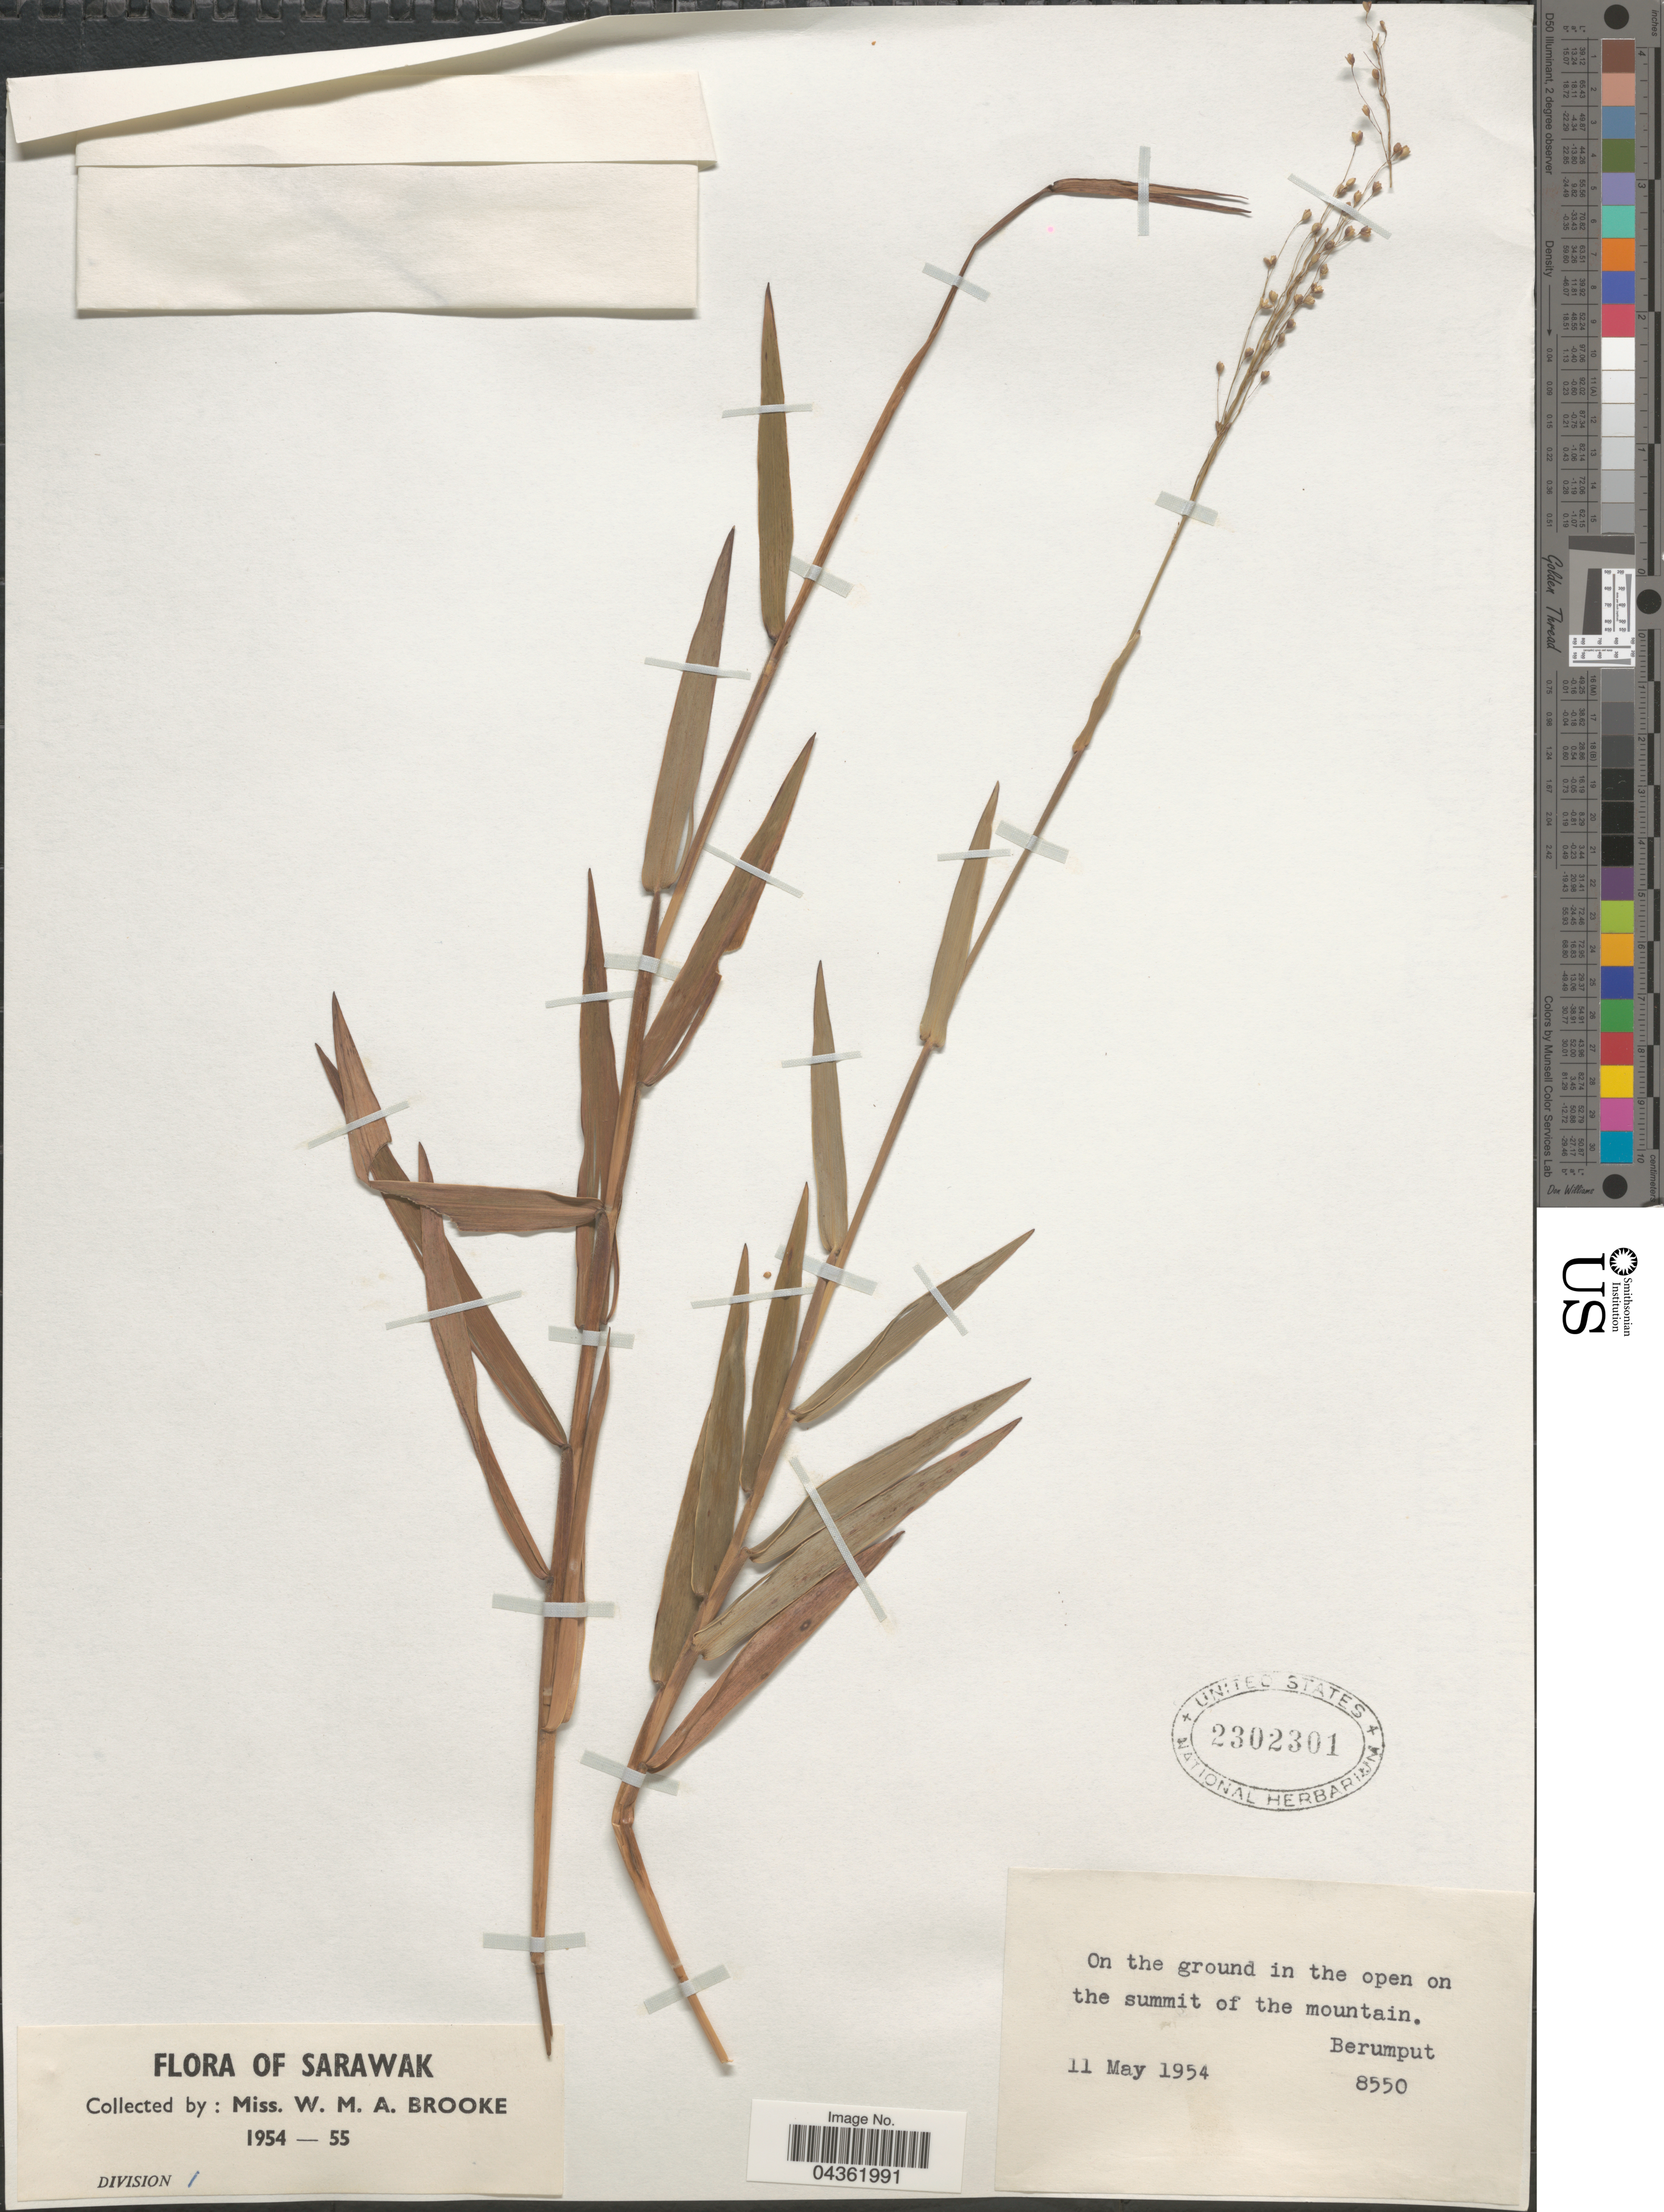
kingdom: Plantae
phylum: Tracheophyta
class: Liliopsida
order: Poales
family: Poaceae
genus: Isachne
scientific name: Isachne sp.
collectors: W. Brooke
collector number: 8550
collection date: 1954-05-11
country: Malaysia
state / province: Sarawak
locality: On the ground in the open on the summit of the mountain. Berumput.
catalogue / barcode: US 2302301